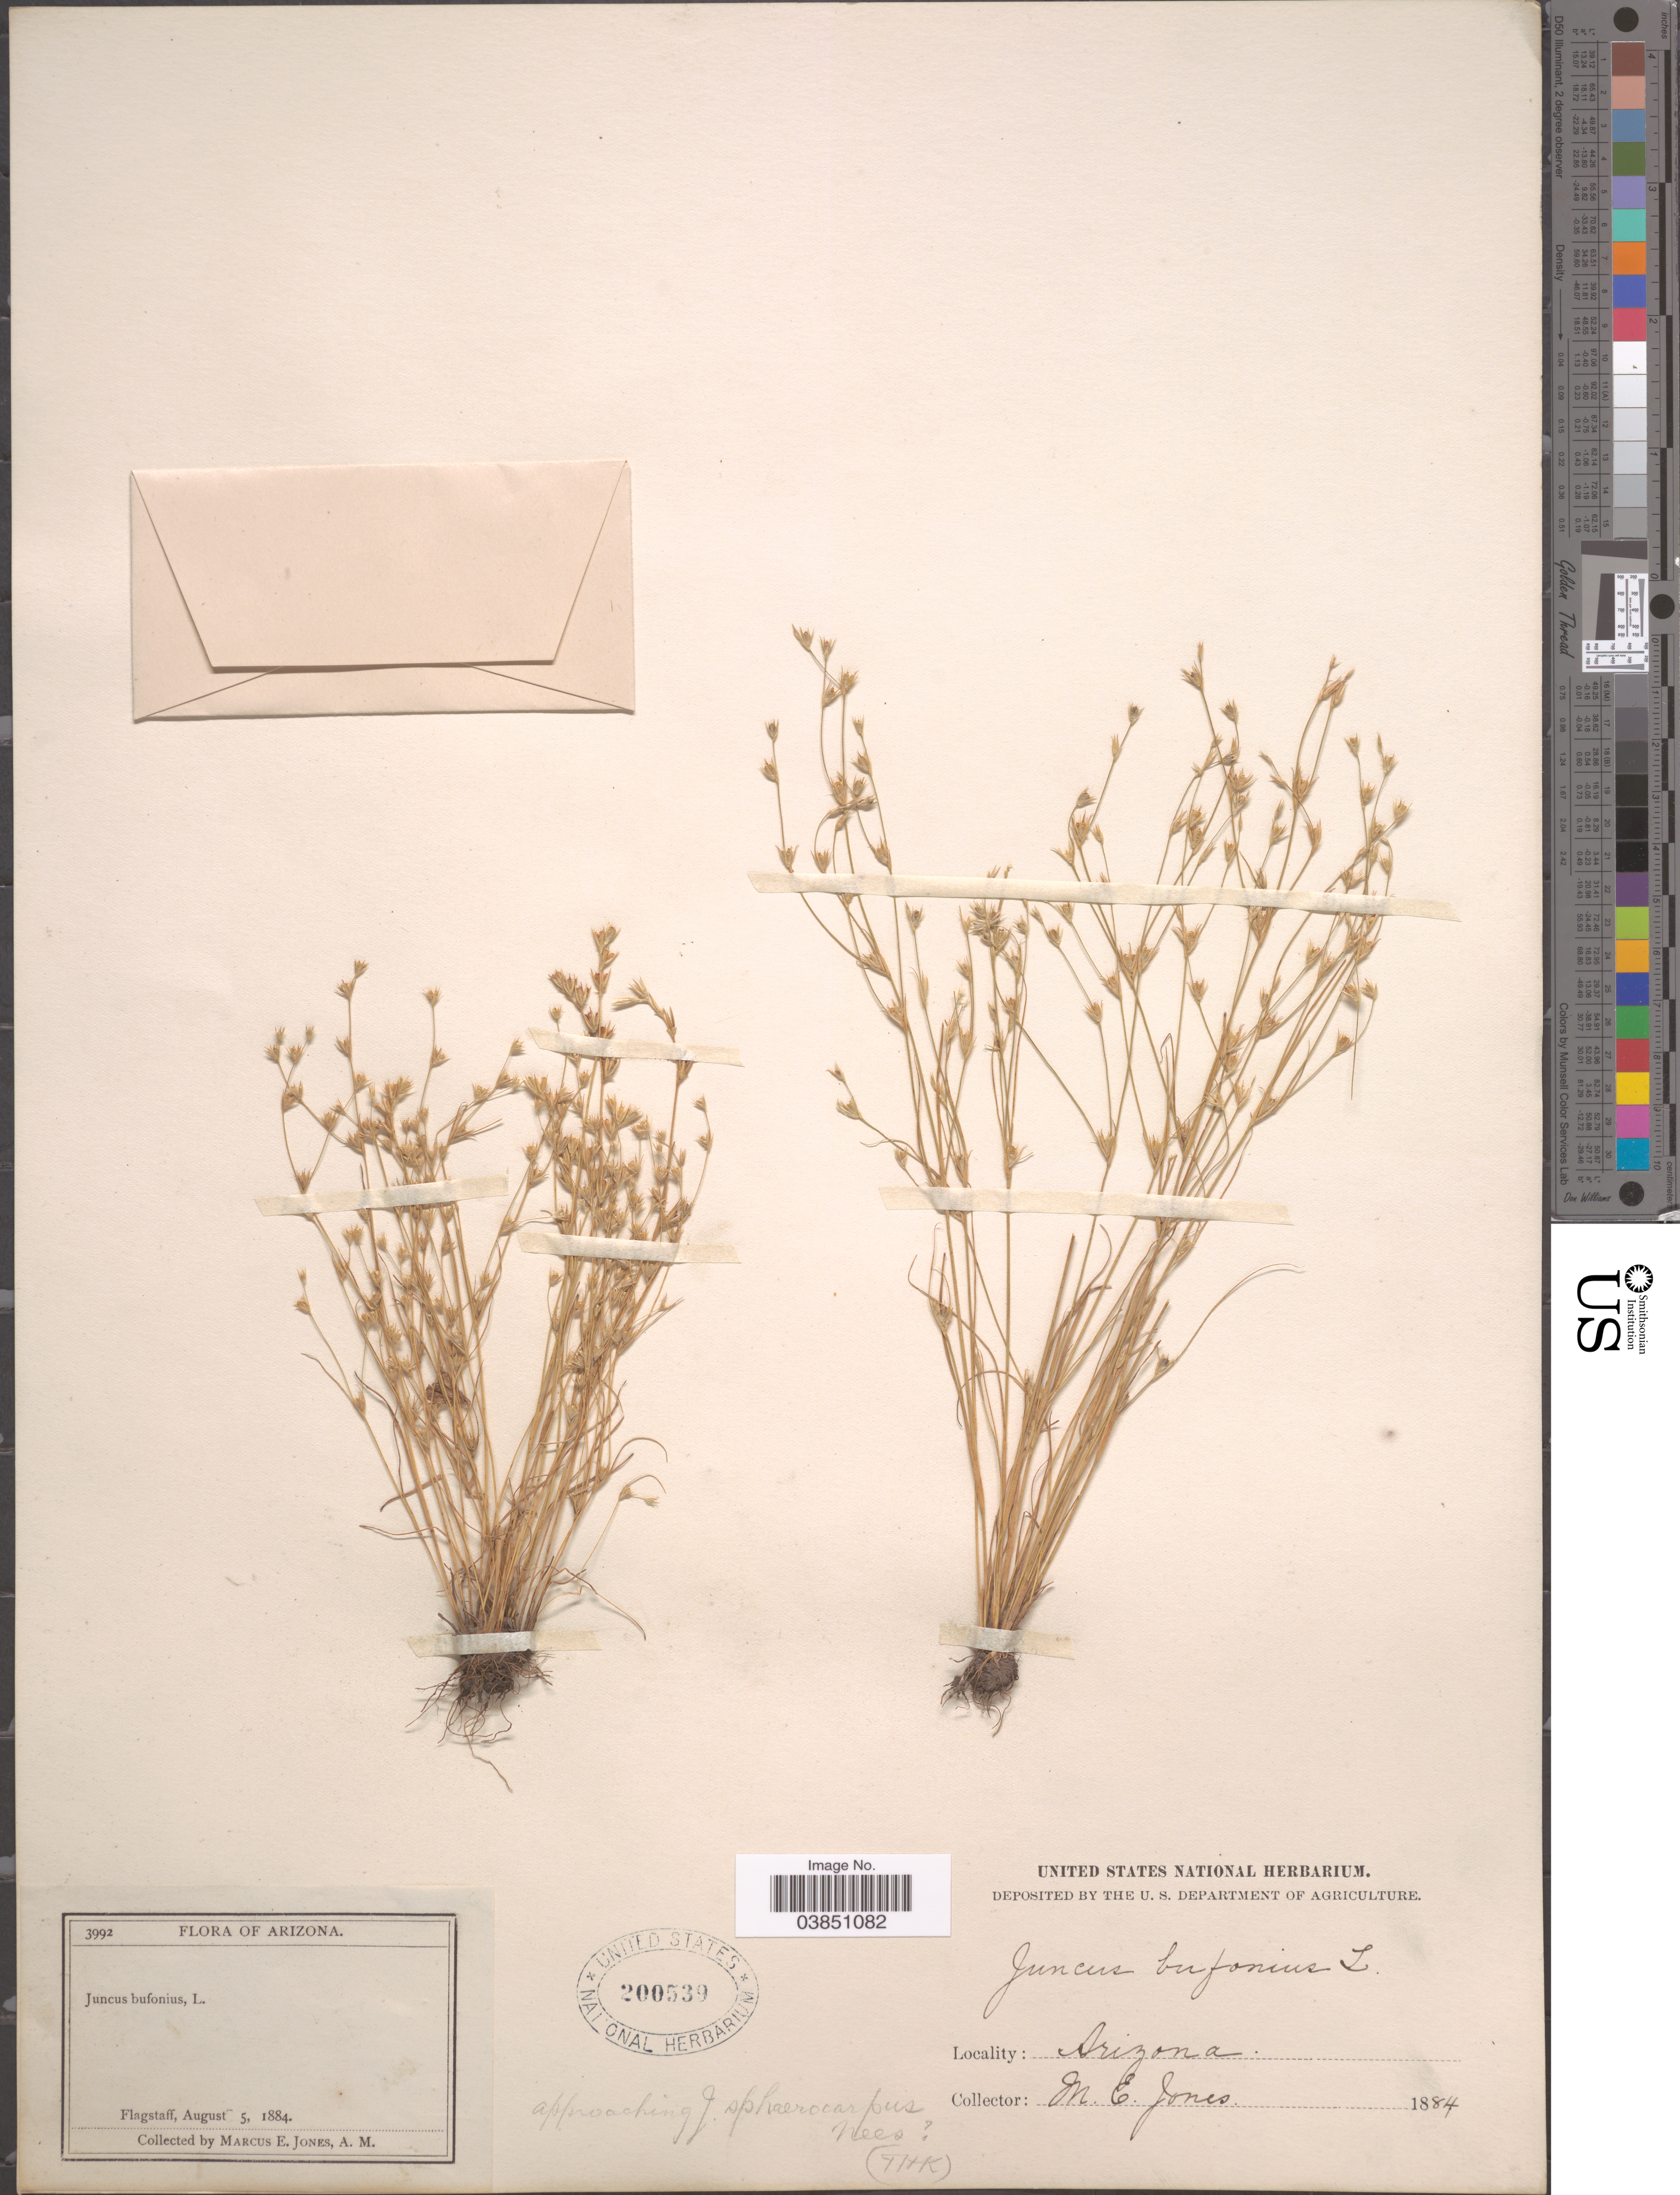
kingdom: Plantae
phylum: Tracheophyta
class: Liliopsida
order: Poales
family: Juncaceae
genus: Juncus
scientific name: Juncus bufonius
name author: L.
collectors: M. E. Jones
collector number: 3992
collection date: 1884-08-05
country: United States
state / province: Arizona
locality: Flagstaff.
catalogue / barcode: US 200539